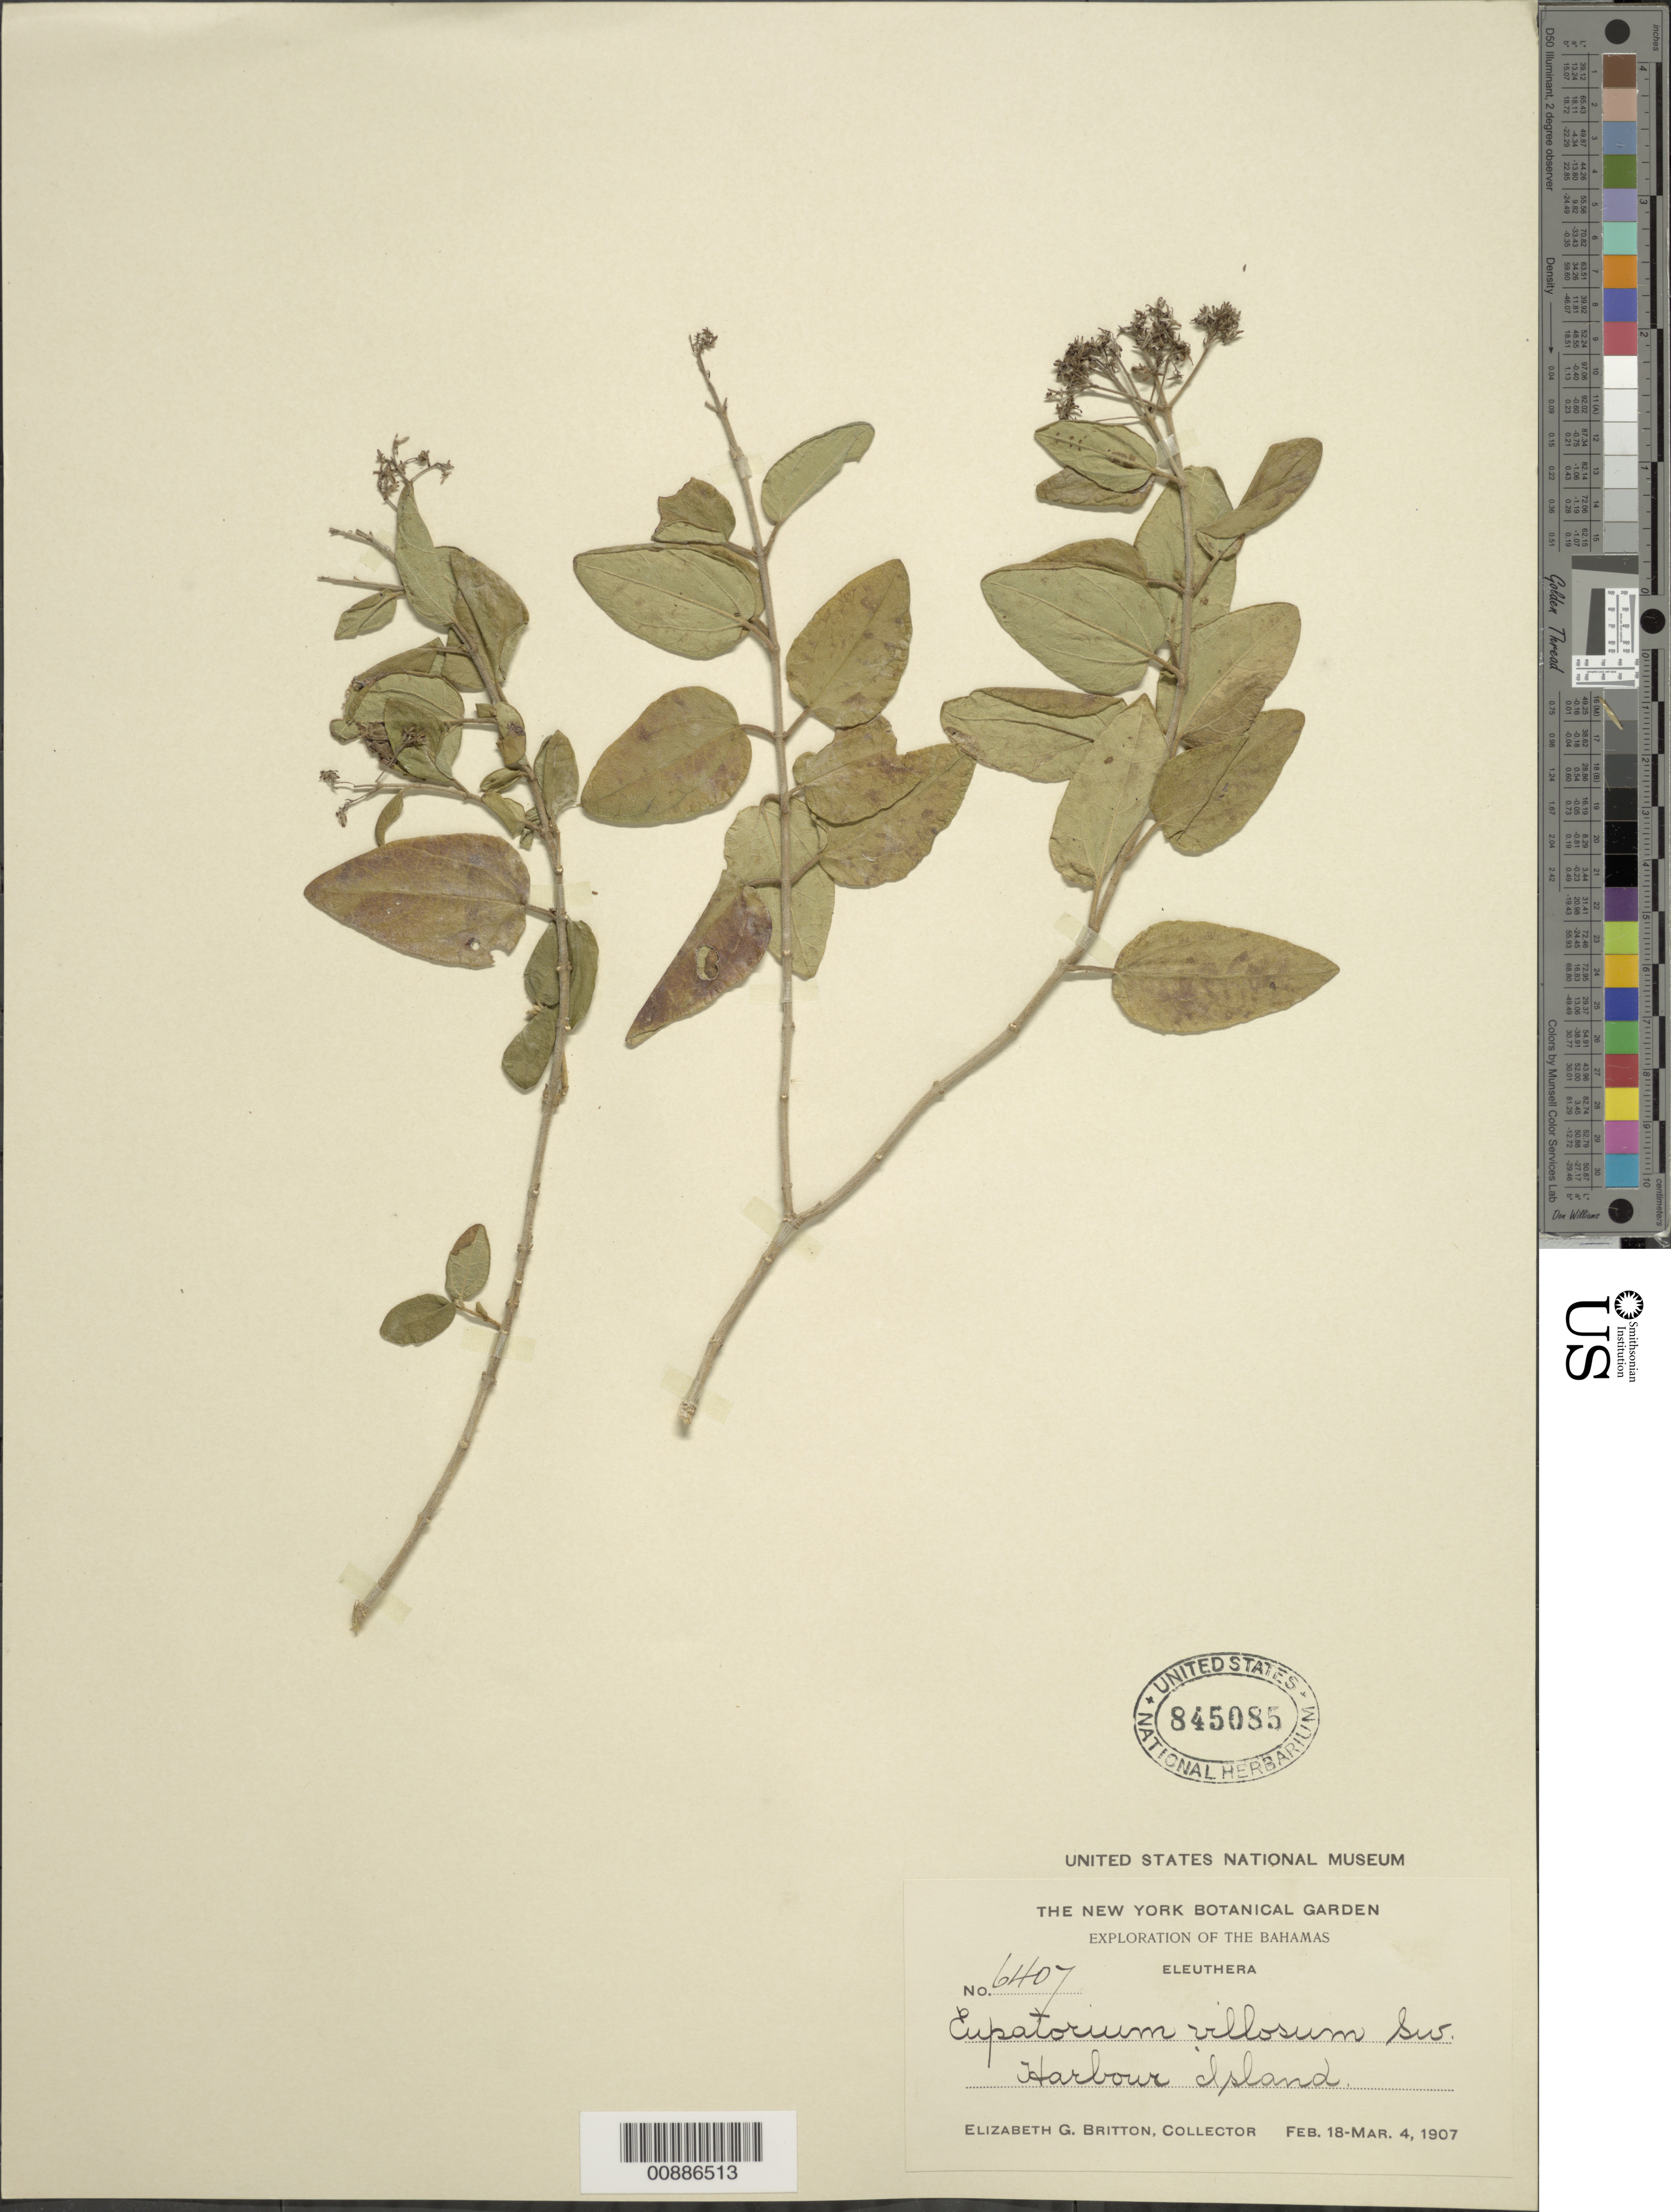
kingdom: Plantae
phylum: Tracheophyta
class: Magnoliopsida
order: Asterales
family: Asteraceae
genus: Koanophyllon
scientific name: Koanophyllon villosum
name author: (Sw.) R.M. King & H. Rob.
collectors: E. G. Britton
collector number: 6407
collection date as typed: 18 Feb 1907 to 04 Mar 1907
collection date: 1907-02-18/1907-03-04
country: Bahamas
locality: Eleuthera. Harbor Island.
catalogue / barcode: US 845085